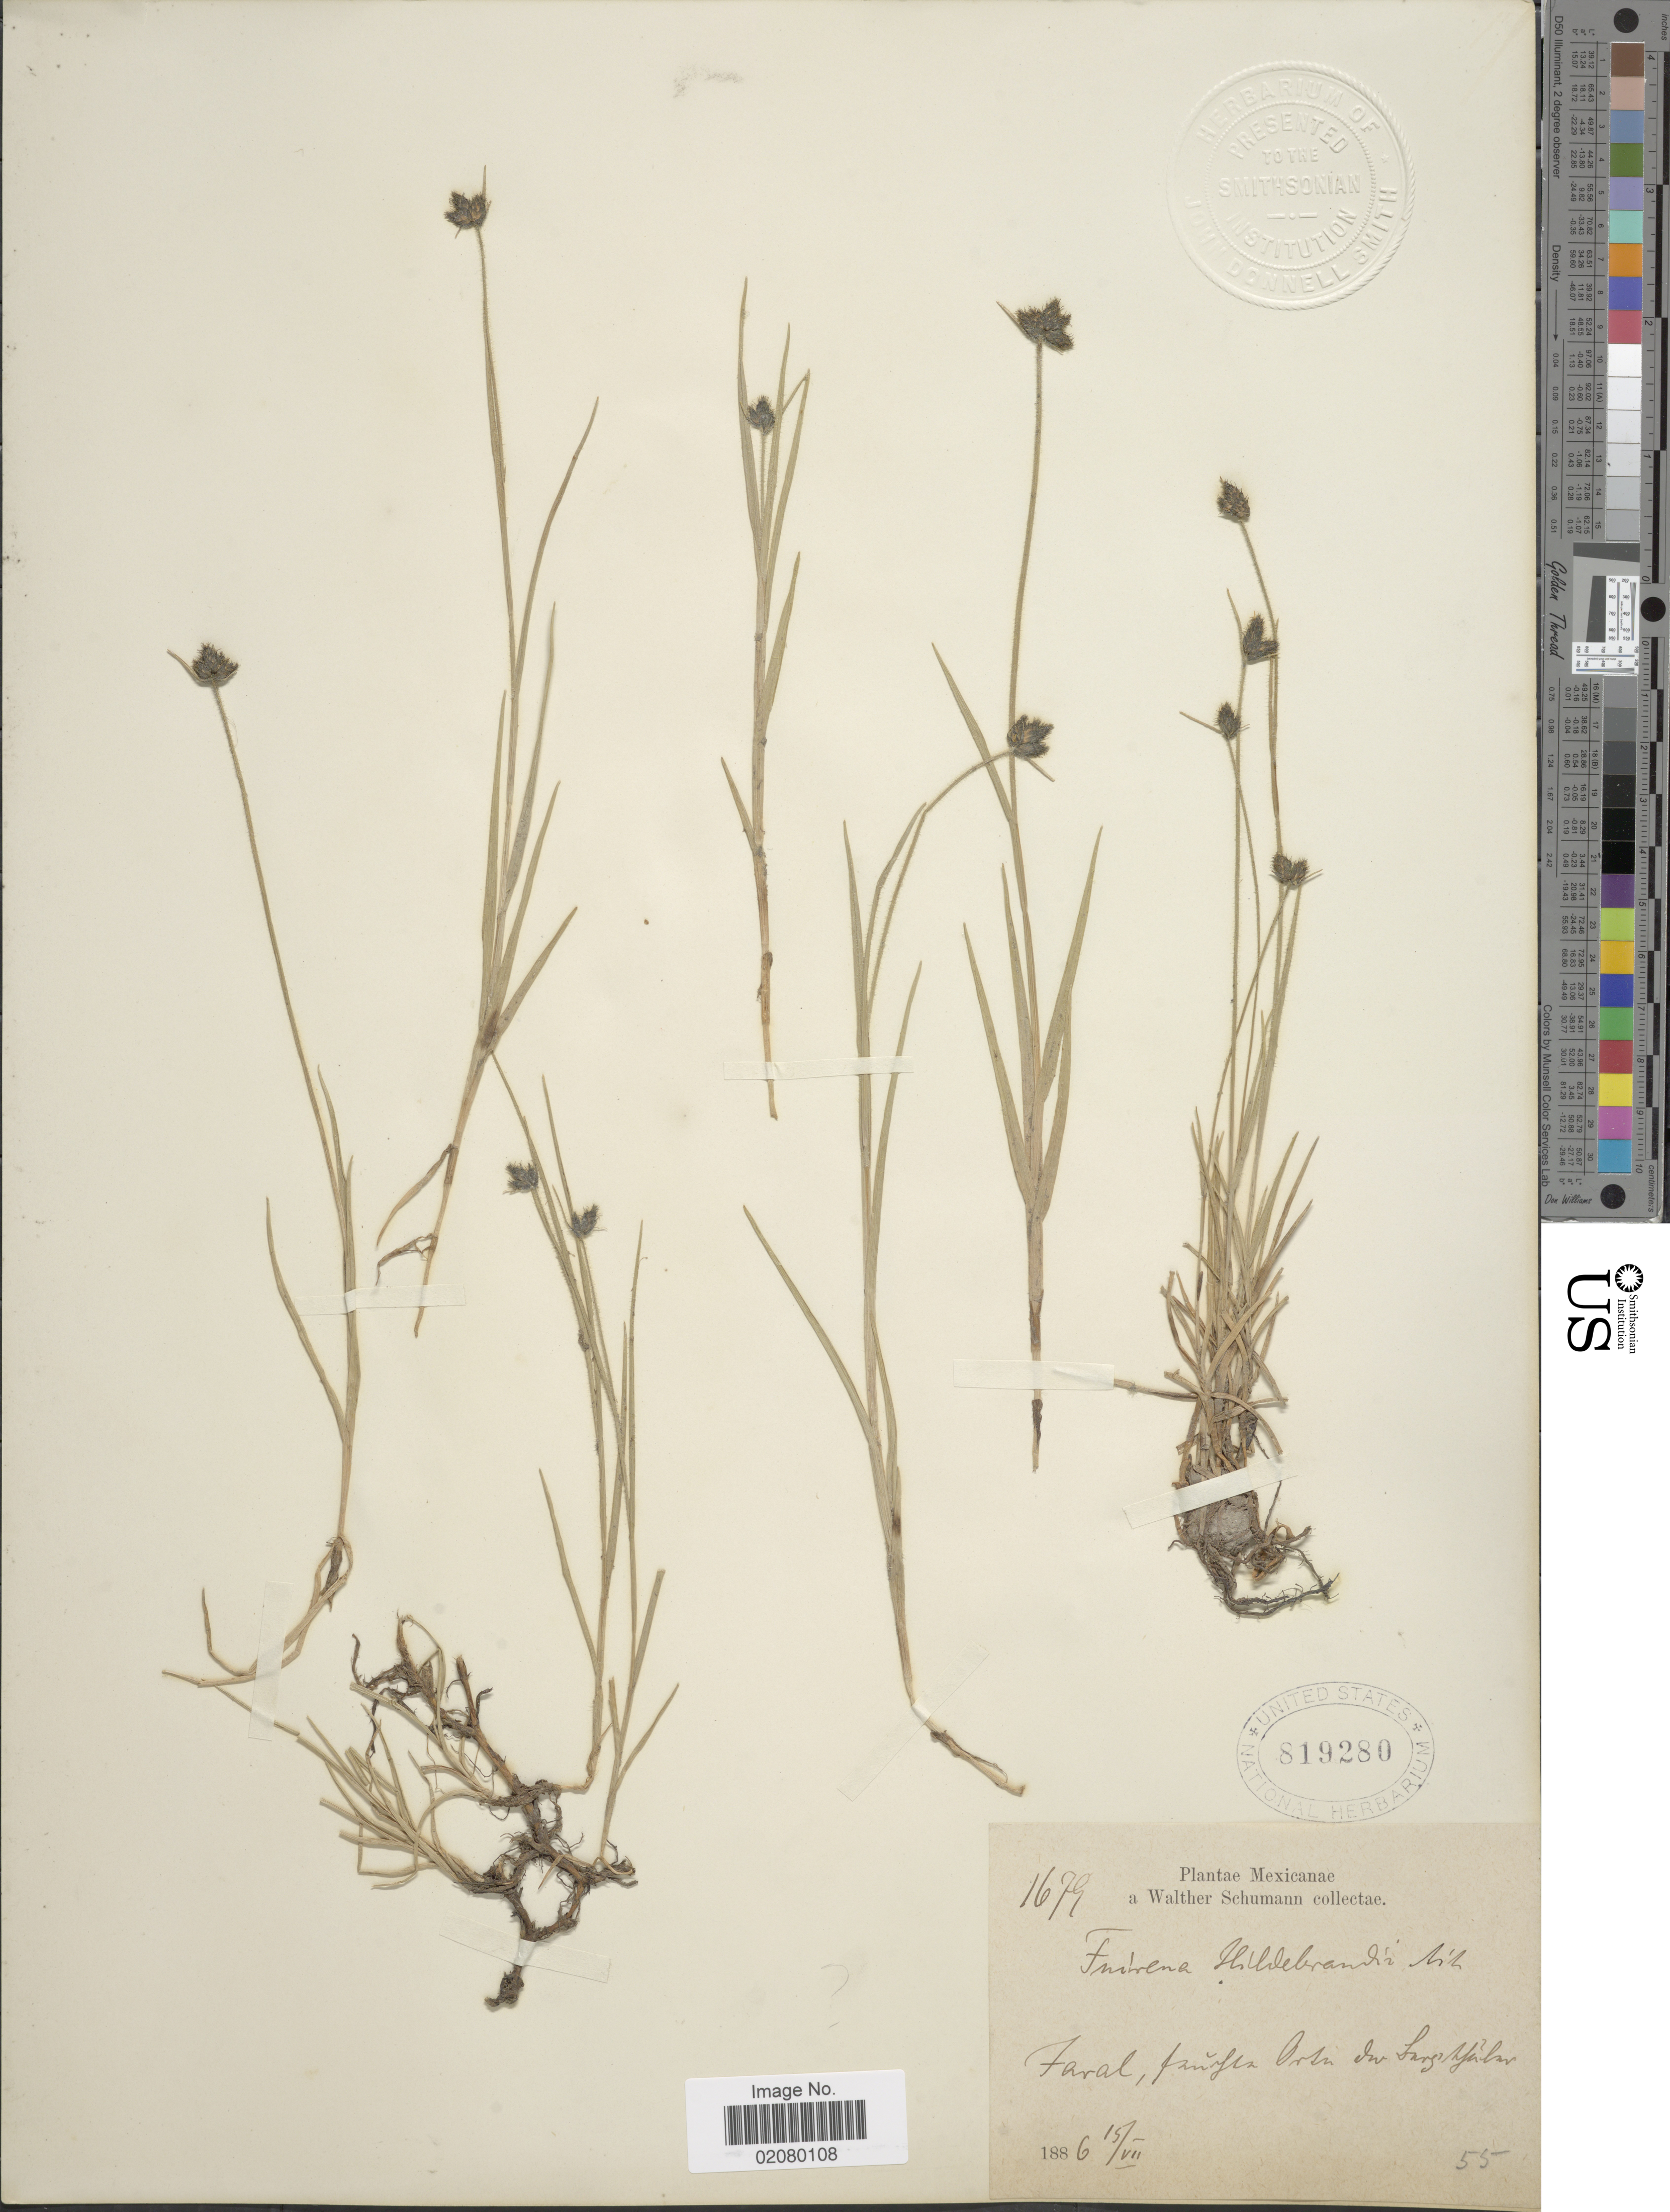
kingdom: Plantae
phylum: Tracheophyta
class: Liliopsida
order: Poales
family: Cyperaceae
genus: Fuirena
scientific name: Fuirena simplex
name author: Vahl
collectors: W. Schumann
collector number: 1679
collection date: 1886-07-15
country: Mexico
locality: Faral, frinfez Orten der Sarghalav [interpreted]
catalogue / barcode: US 819280